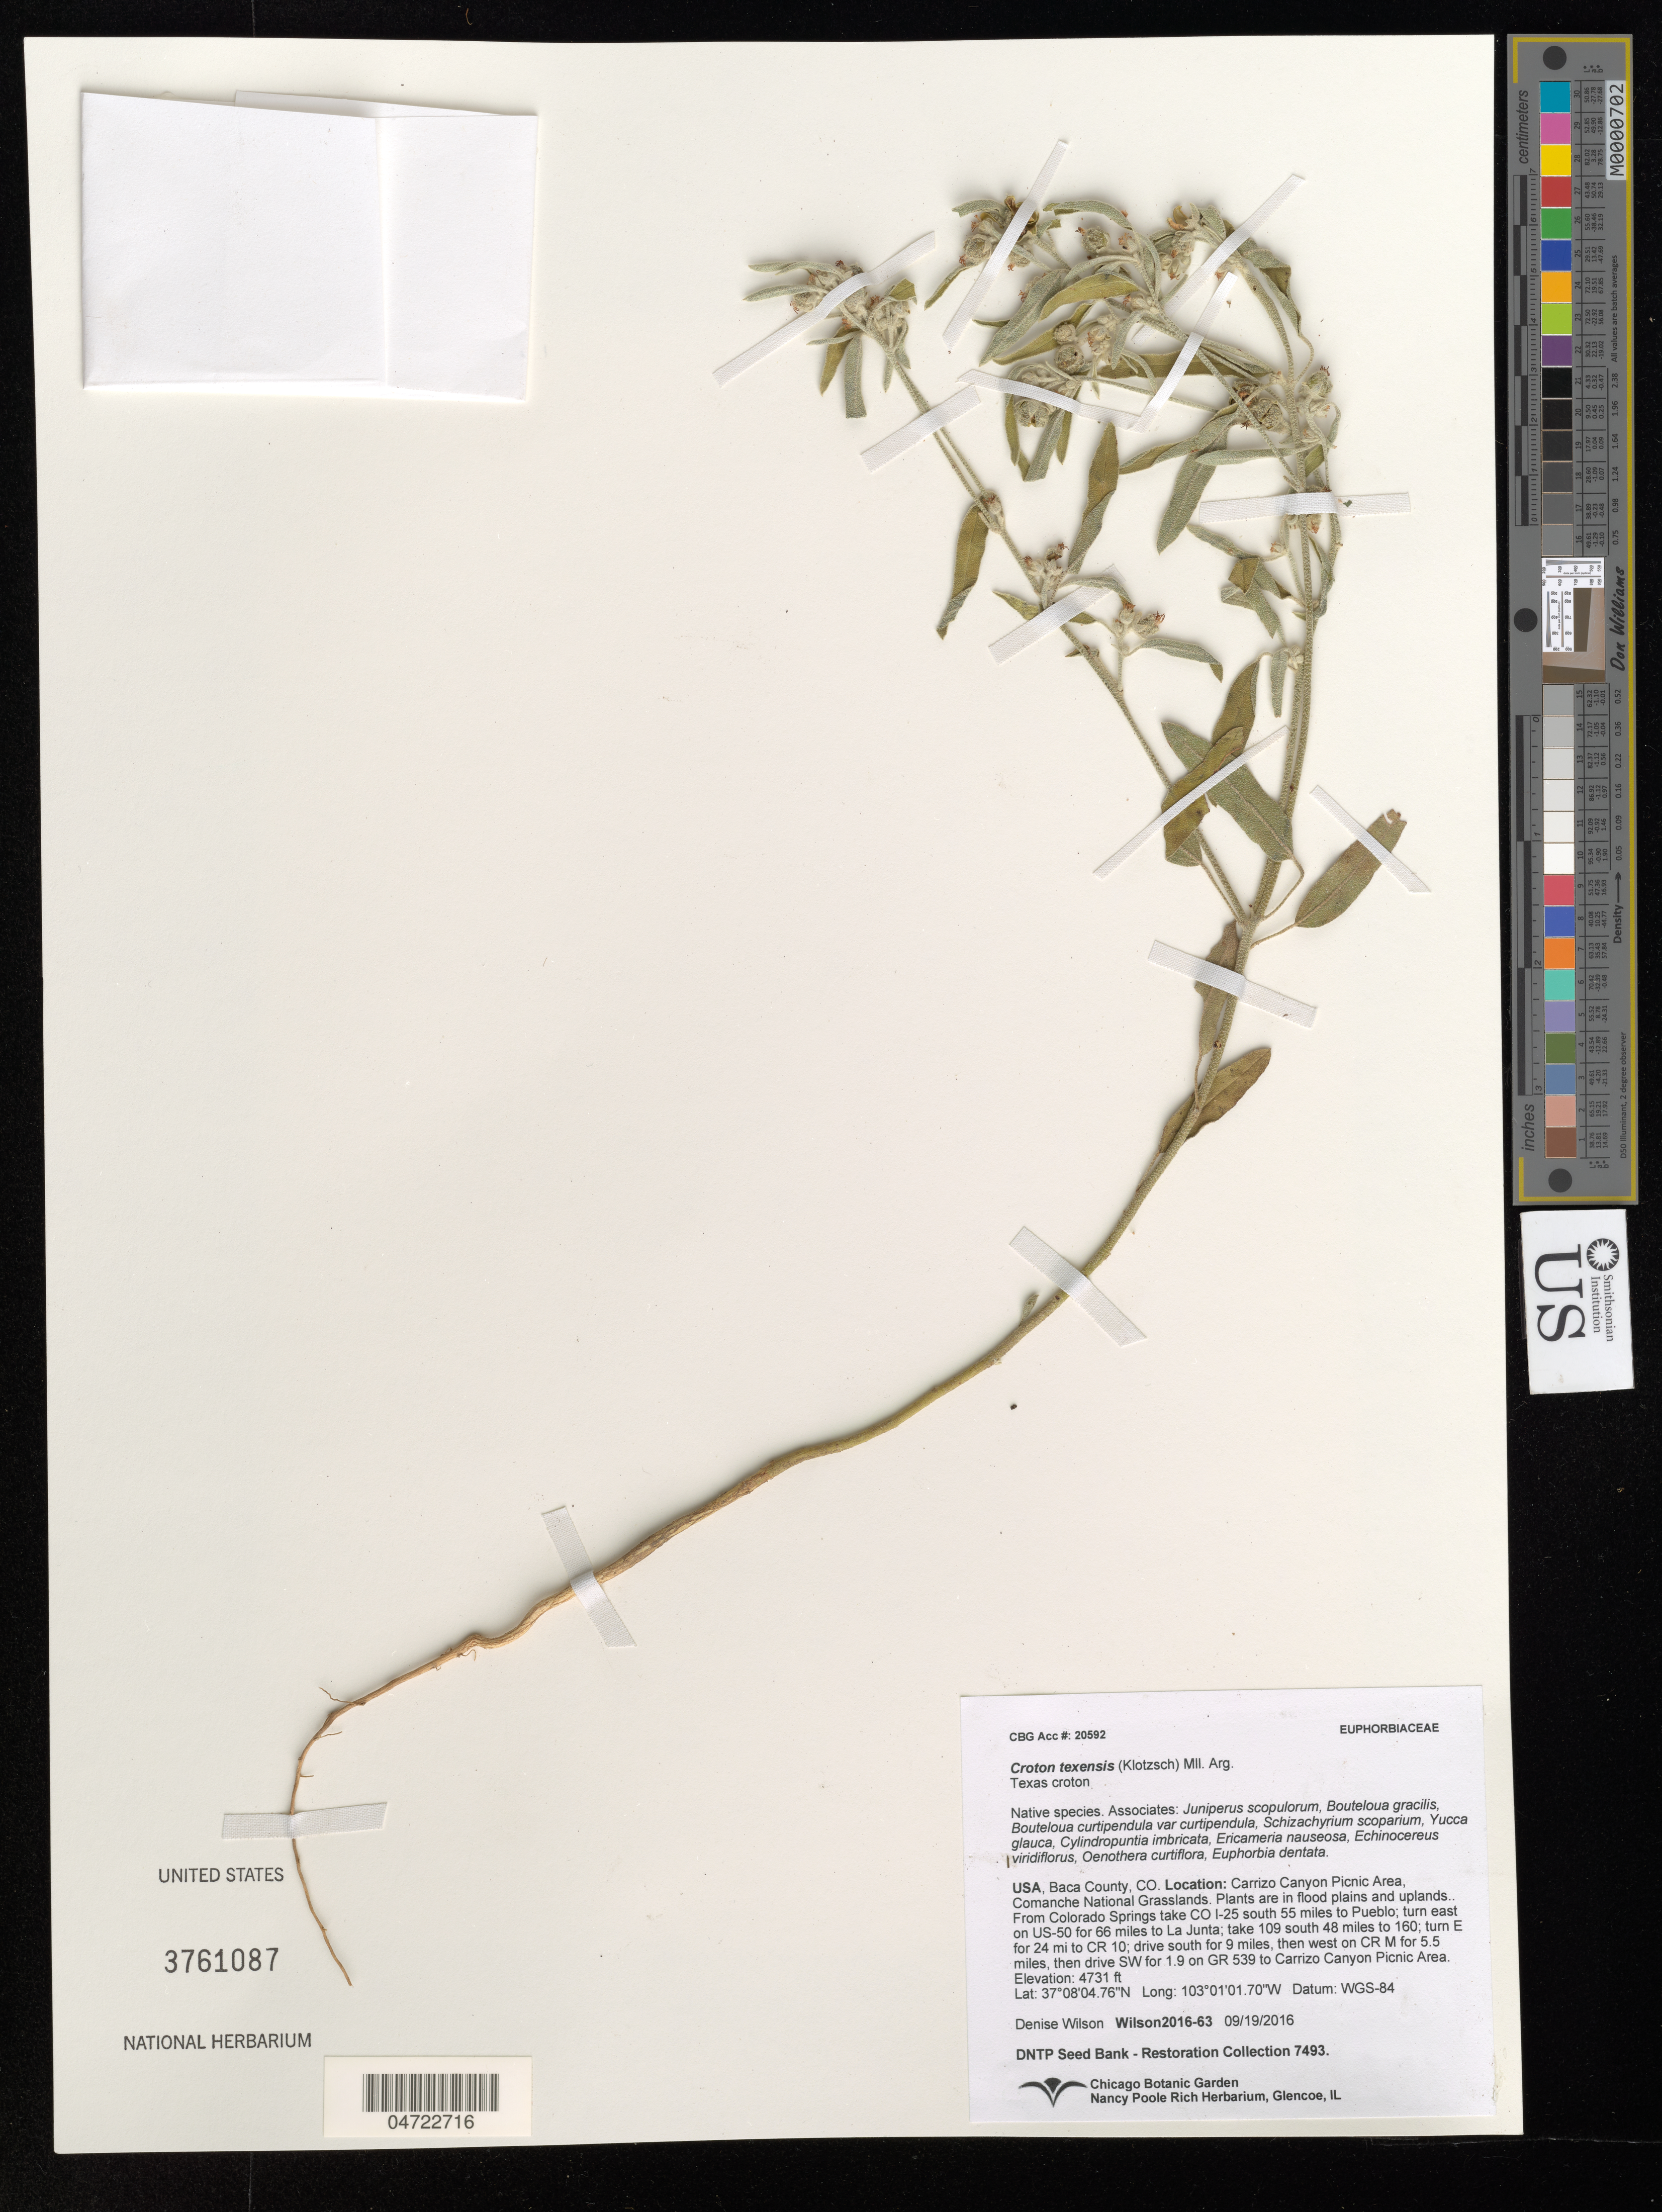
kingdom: Plantae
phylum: Tracheophyta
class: Magnoliopsida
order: Malpighiales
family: Euphorbiaceae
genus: Croton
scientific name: Croton texensis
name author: (Klotzsch) Müll. Arg.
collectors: D. Wilson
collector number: Wilson2016-63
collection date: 2016-09-19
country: United States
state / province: Colorado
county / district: Baca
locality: Baca County. Carrizo Canyon Picnic Area, Comanche National Grasslands. From Colorado Springs take CO I-25 south 55 miles to Pueblo; turn east on US-50 for 66 miles to La Junta; take 109 south 48 miles to 160; turn E for 24 mi to CR 10; drive south for 9 miles, then west on CR M for 5.5 miles, then drive SW for 1.9 on GR 539 to Carrizo Canyon Picnic Area.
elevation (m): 1442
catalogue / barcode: US 3761087